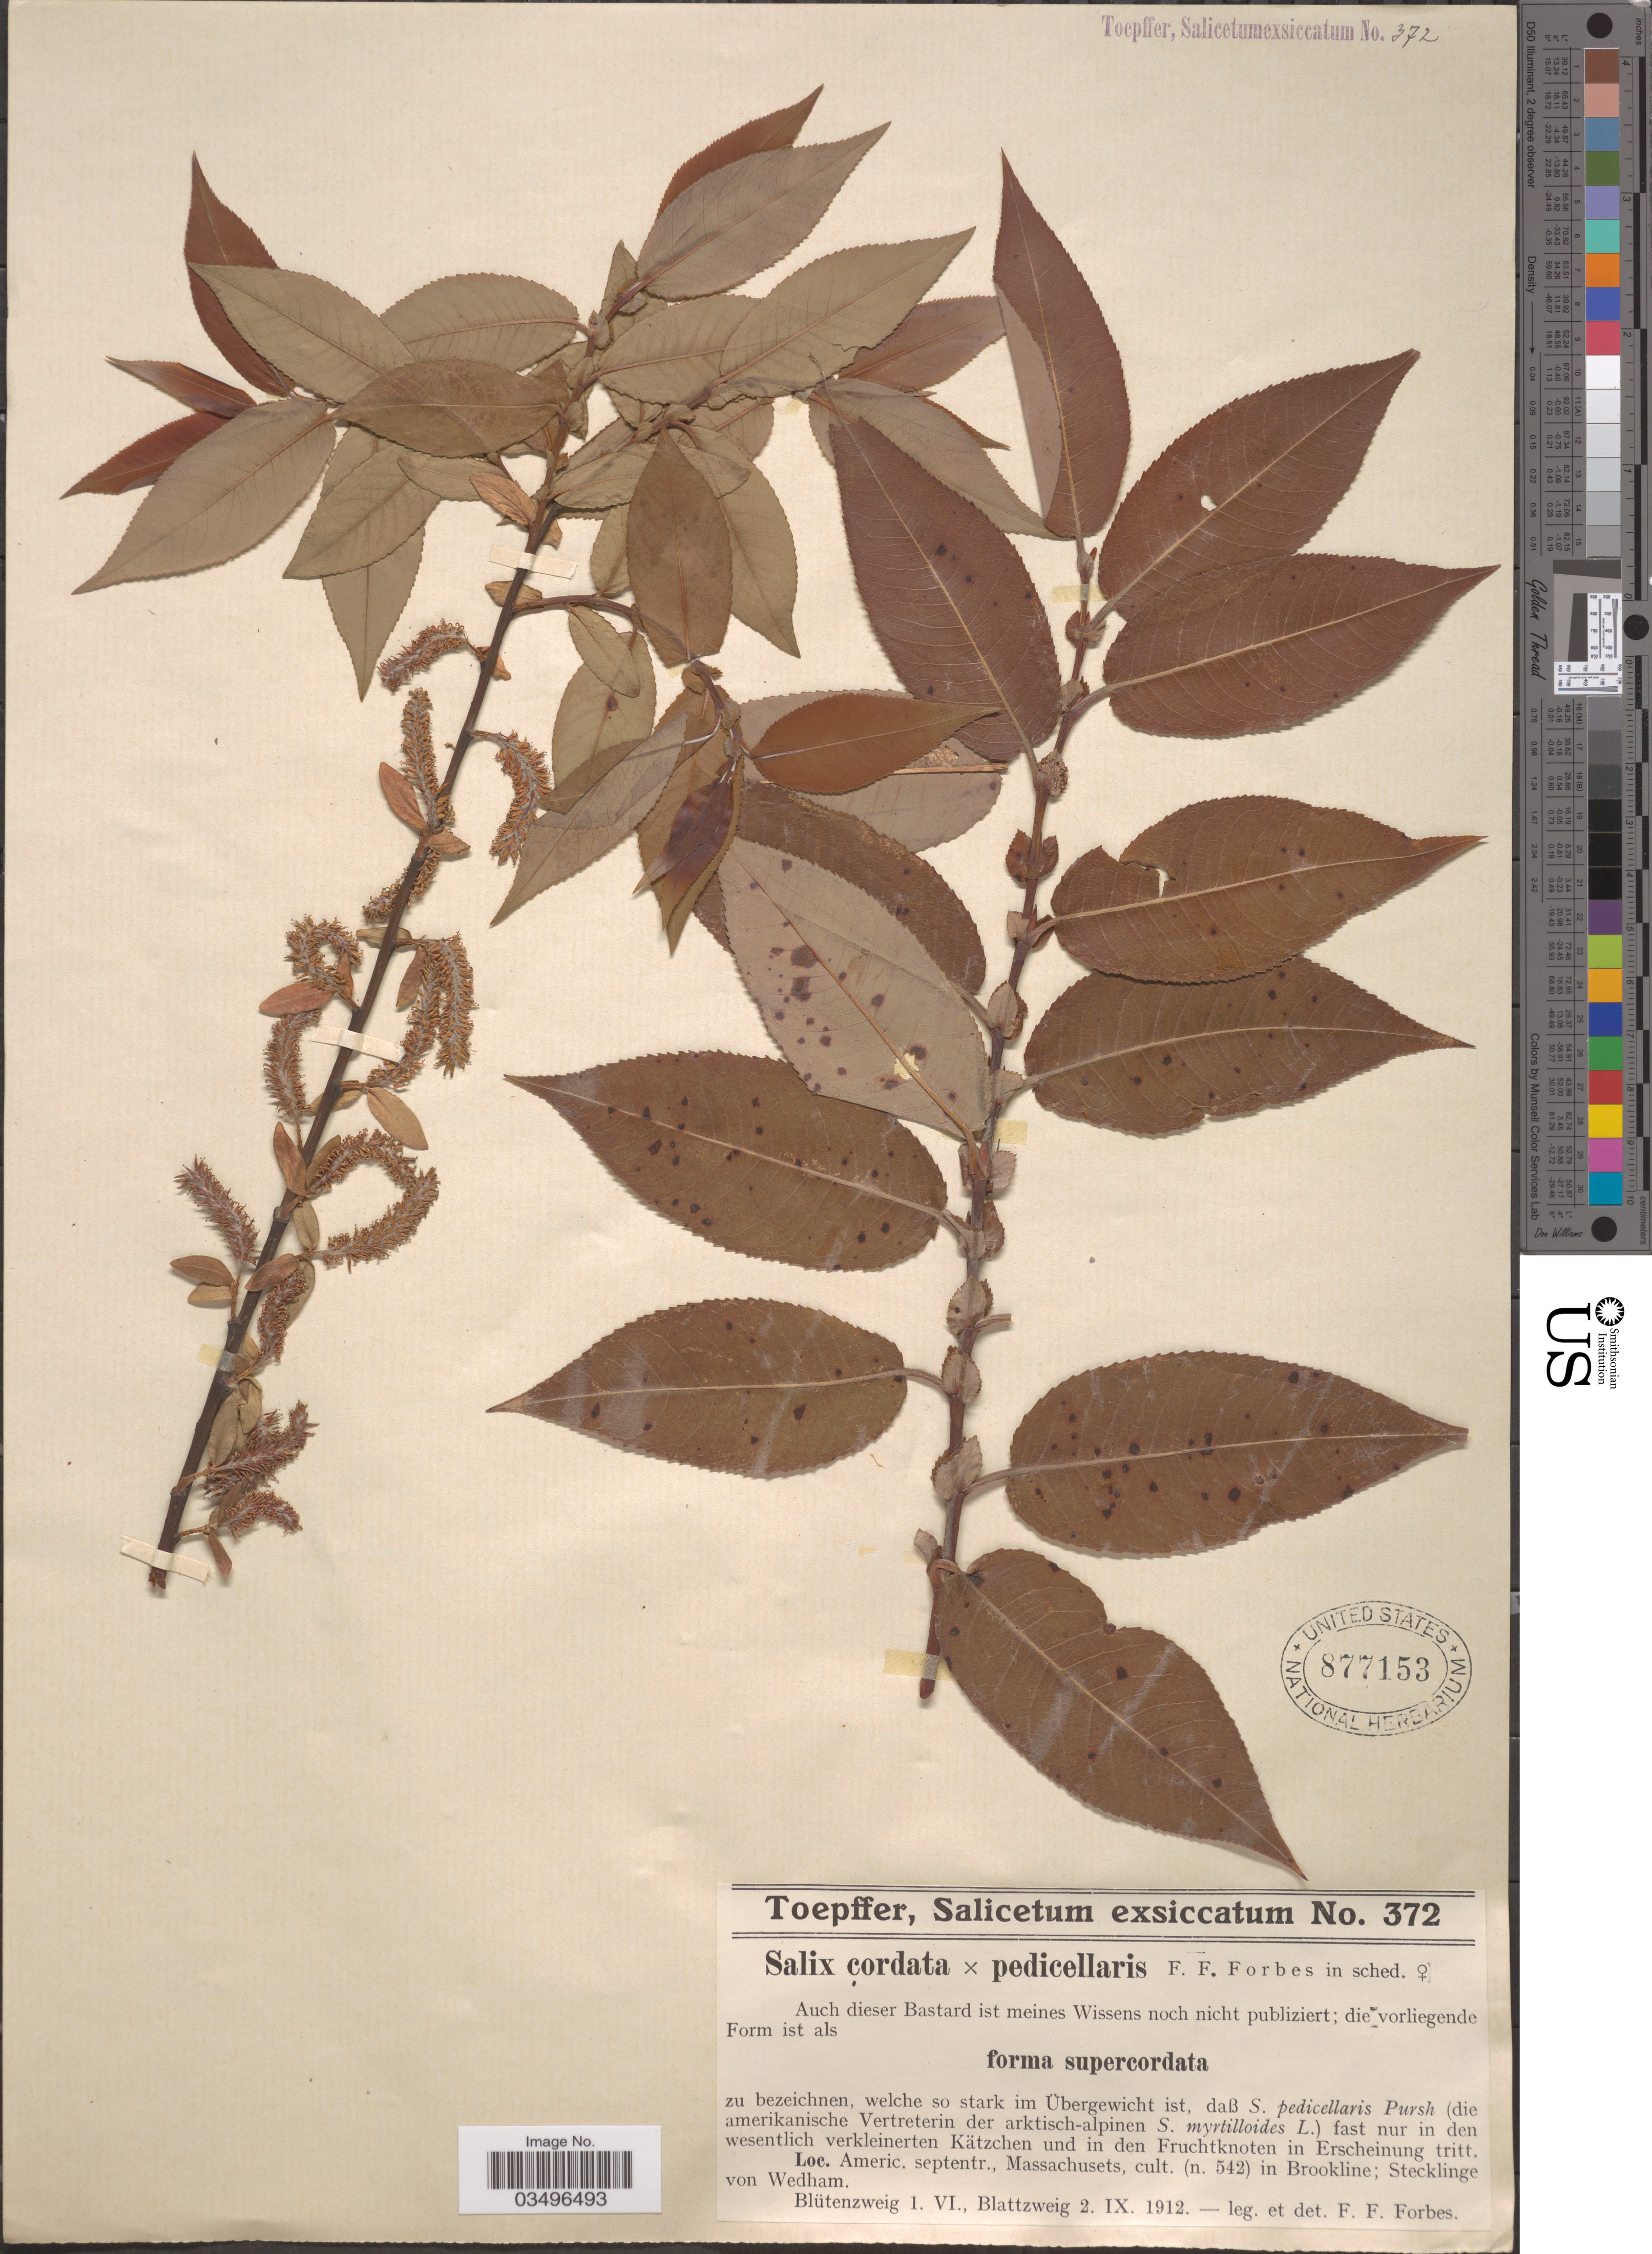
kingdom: Plantae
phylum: Tracheophyta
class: Magnoliopsida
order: Malpighiales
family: Salicaceae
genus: Salix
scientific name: Salix cordata x S. pedicellaris Pursh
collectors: F. Forbes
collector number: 372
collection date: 1912-06-01/1912-09-02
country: United States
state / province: Massachusetts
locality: Americ. septentr., in Brookline; Stecklinge von Wedham.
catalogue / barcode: US 877153